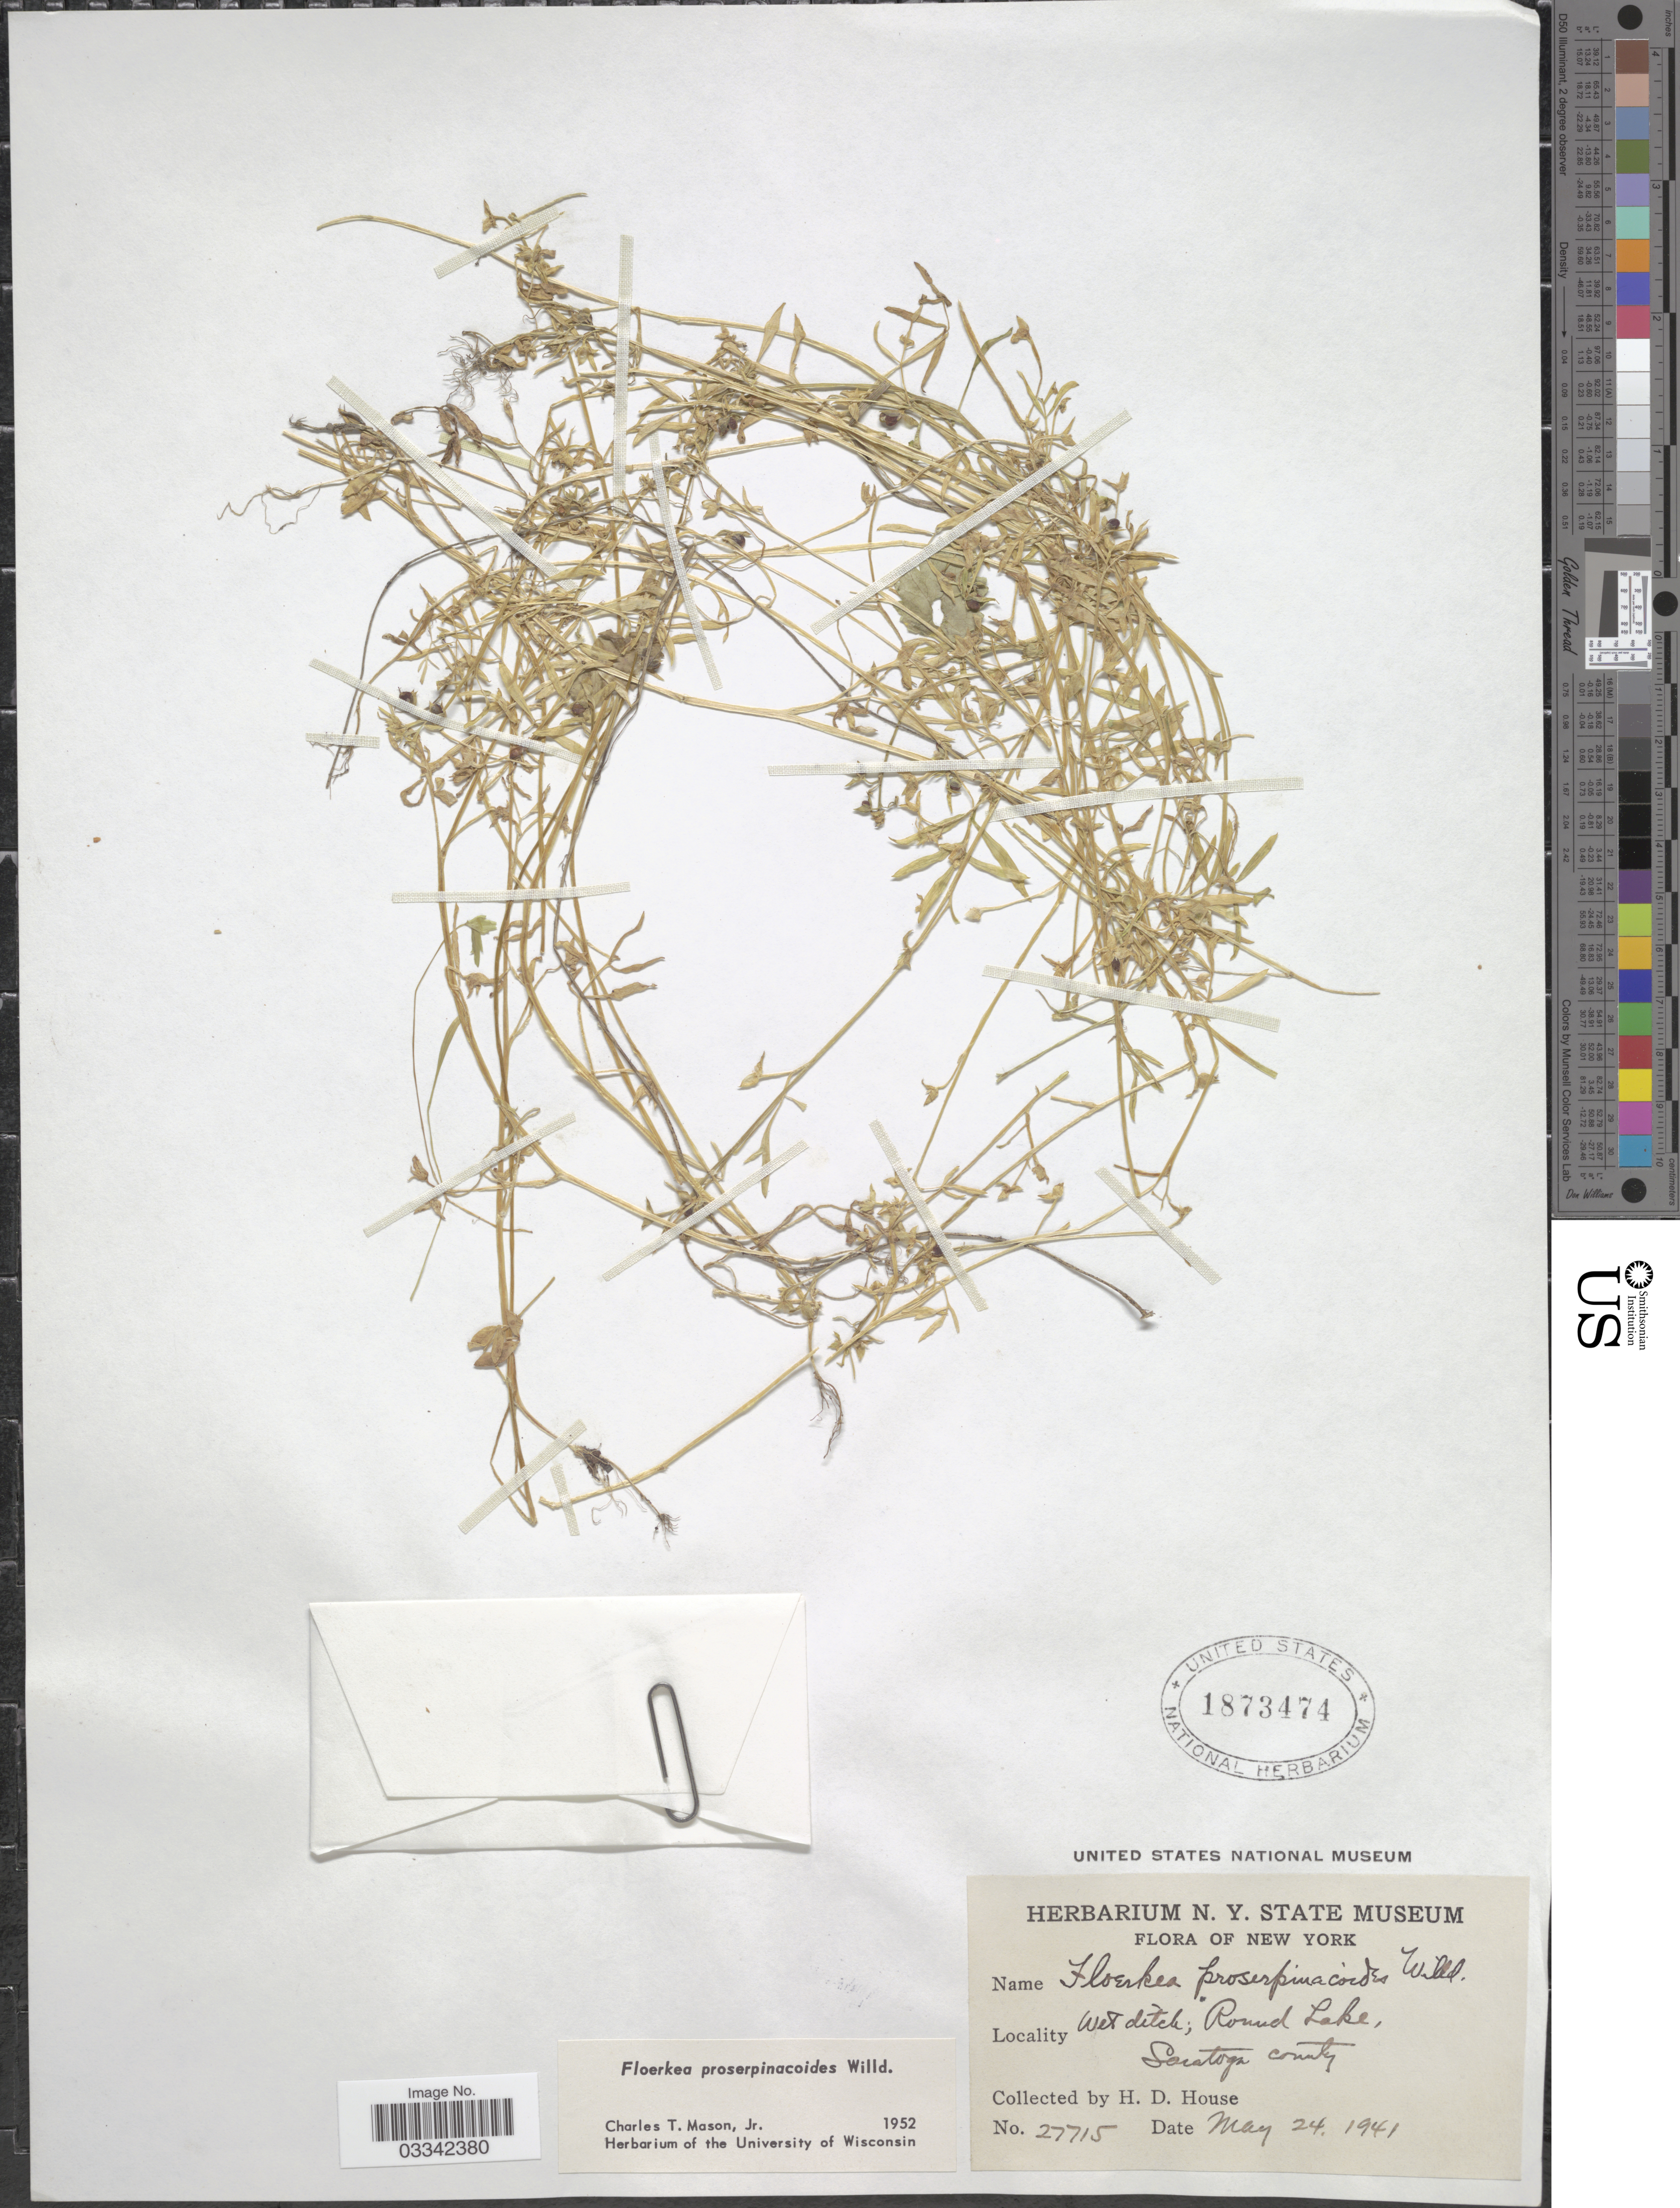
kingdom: Plantae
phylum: Tracheophyta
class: Magnoliopsida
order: Brassicales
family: Limnanthaceae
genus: Floerkea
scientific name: Floerkea proserpinacoides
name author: Willd.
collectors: H. D. House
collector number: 27715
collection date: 1941-05-24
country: United States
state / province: New York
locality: Round Lake, Soratoga County.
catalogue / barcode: US 1873474